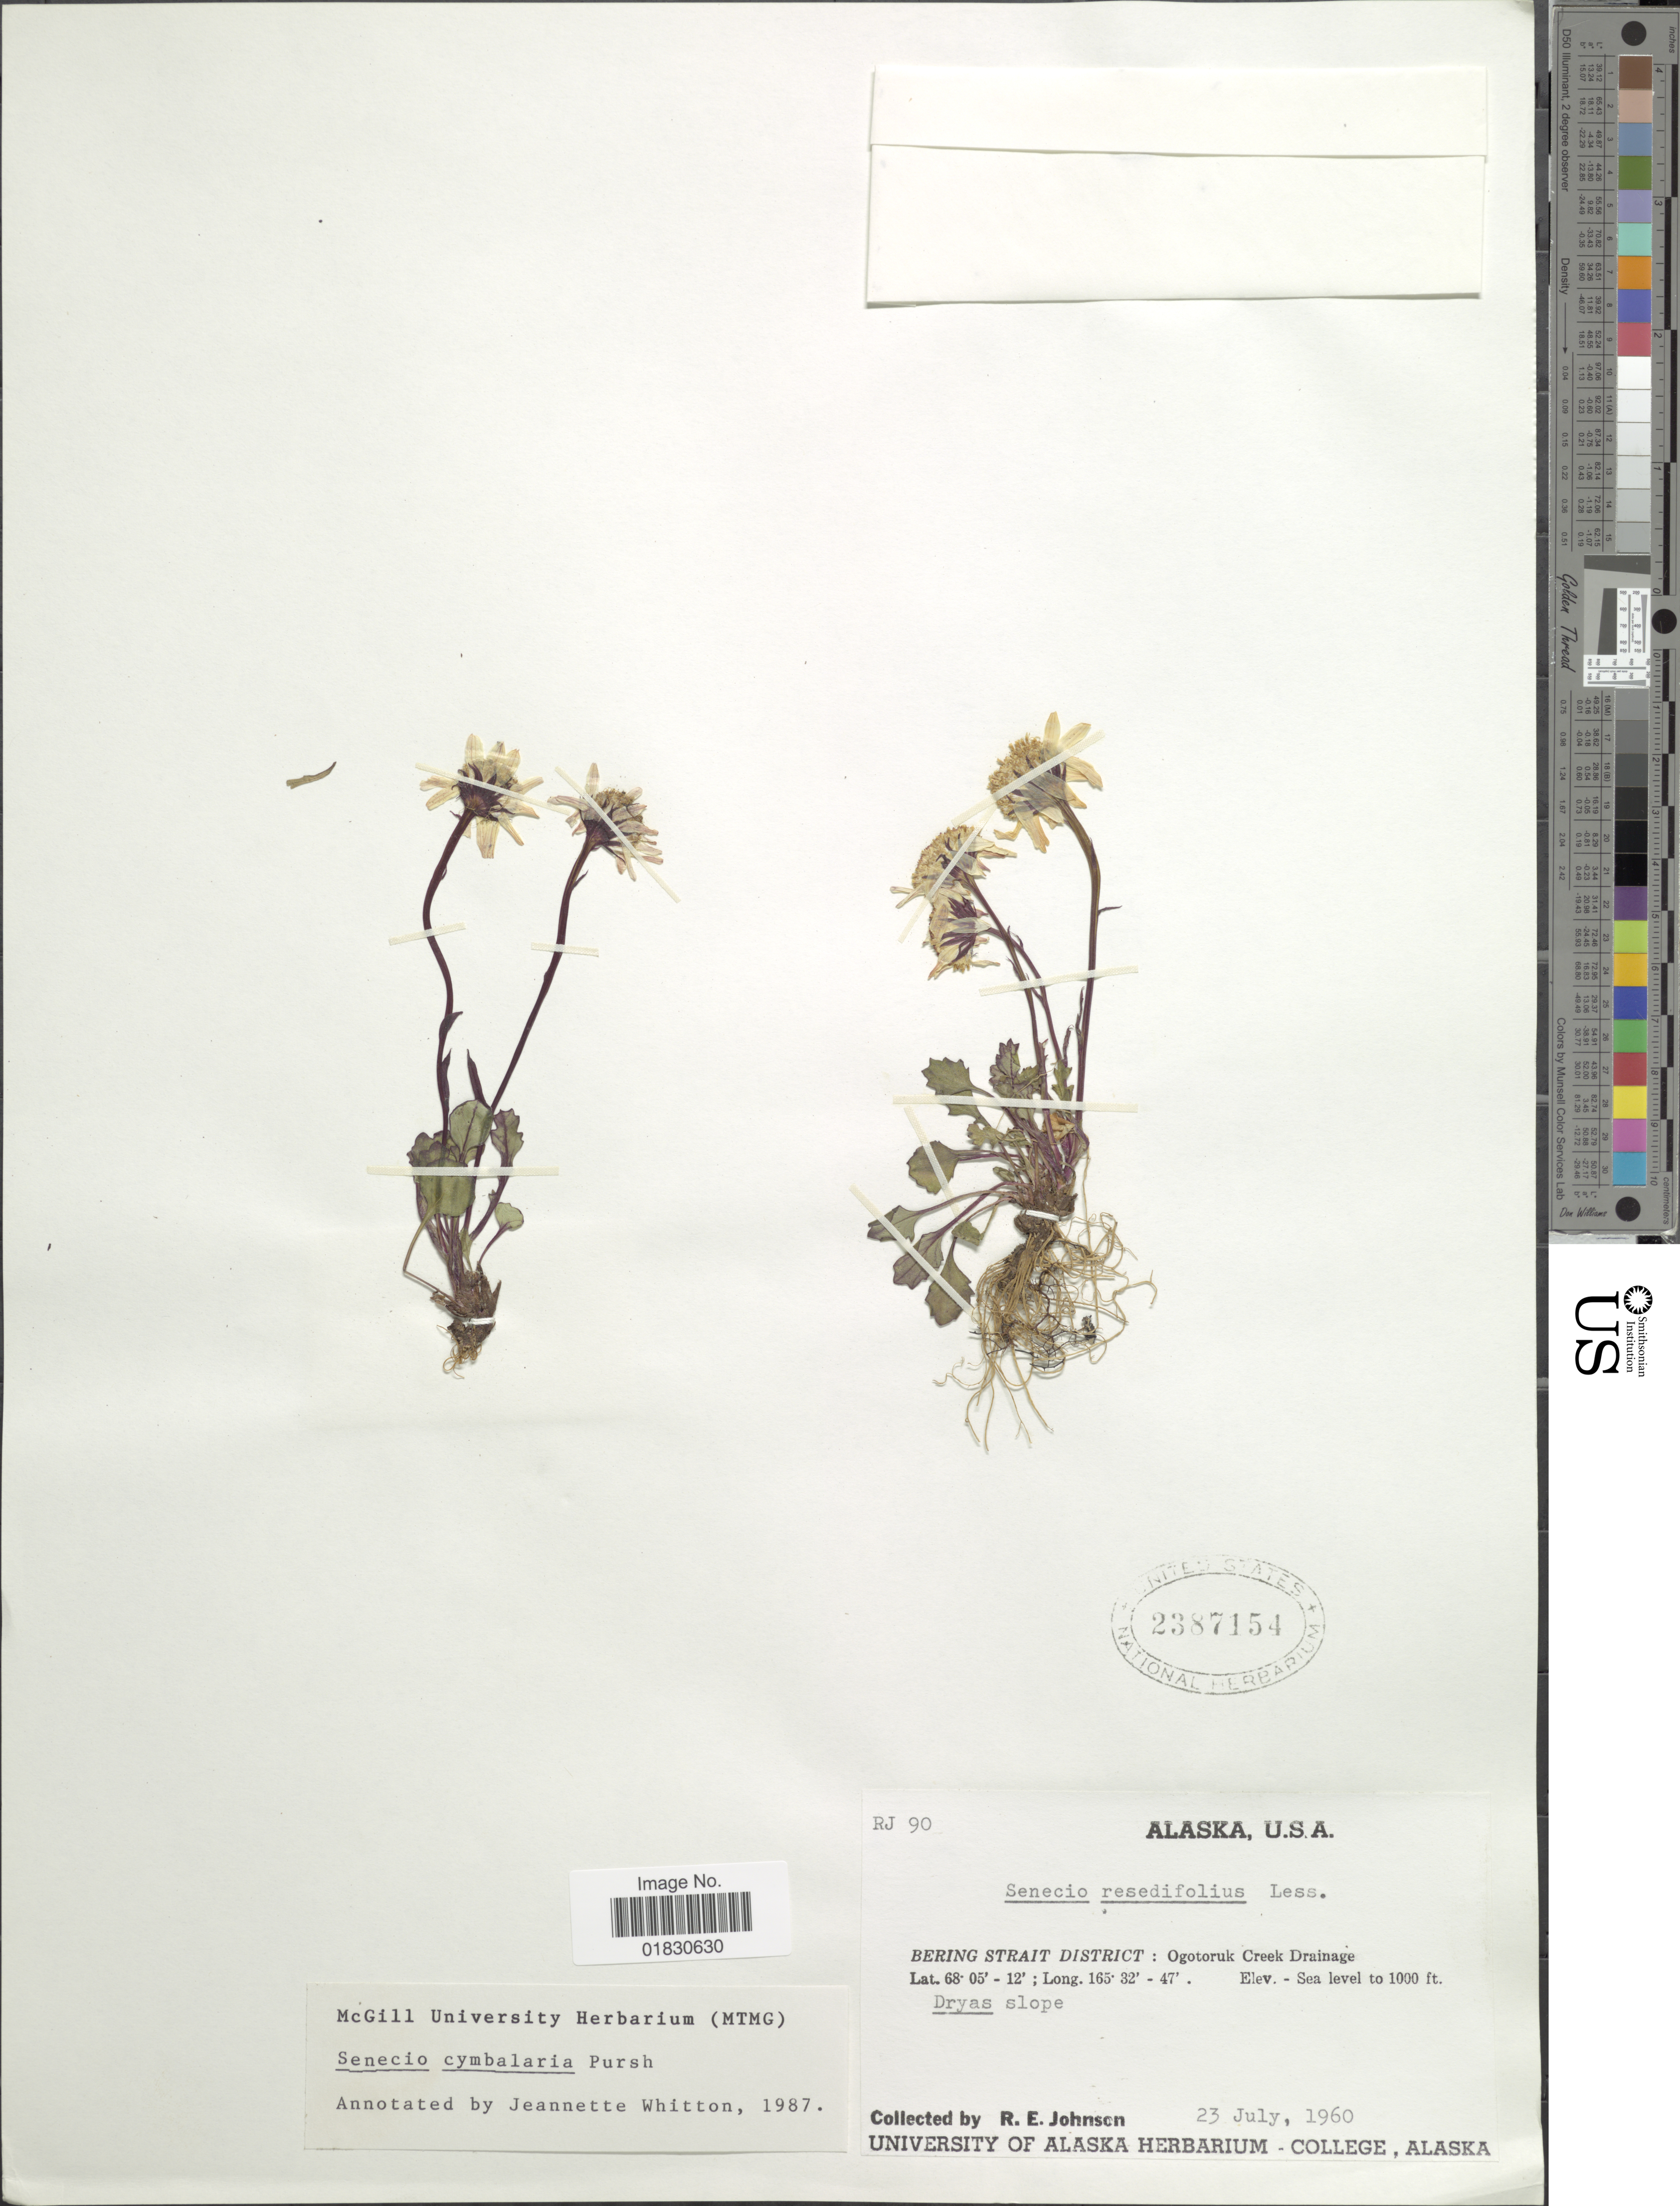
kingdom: Plantae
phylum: Tracheophyta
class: Magnoliopsida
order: Asterales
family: Asteraceae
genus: Packera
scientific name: Packera cymbalaria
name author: (Pursh) W.A. Weber & Á. Löve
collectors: R. Johnson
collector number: RJ 90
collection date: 1960-07-23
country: United States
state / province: Alaska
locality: Bering Strait District: Ogotoruk Creek Drainage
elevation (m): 305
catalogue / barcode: US 2387154